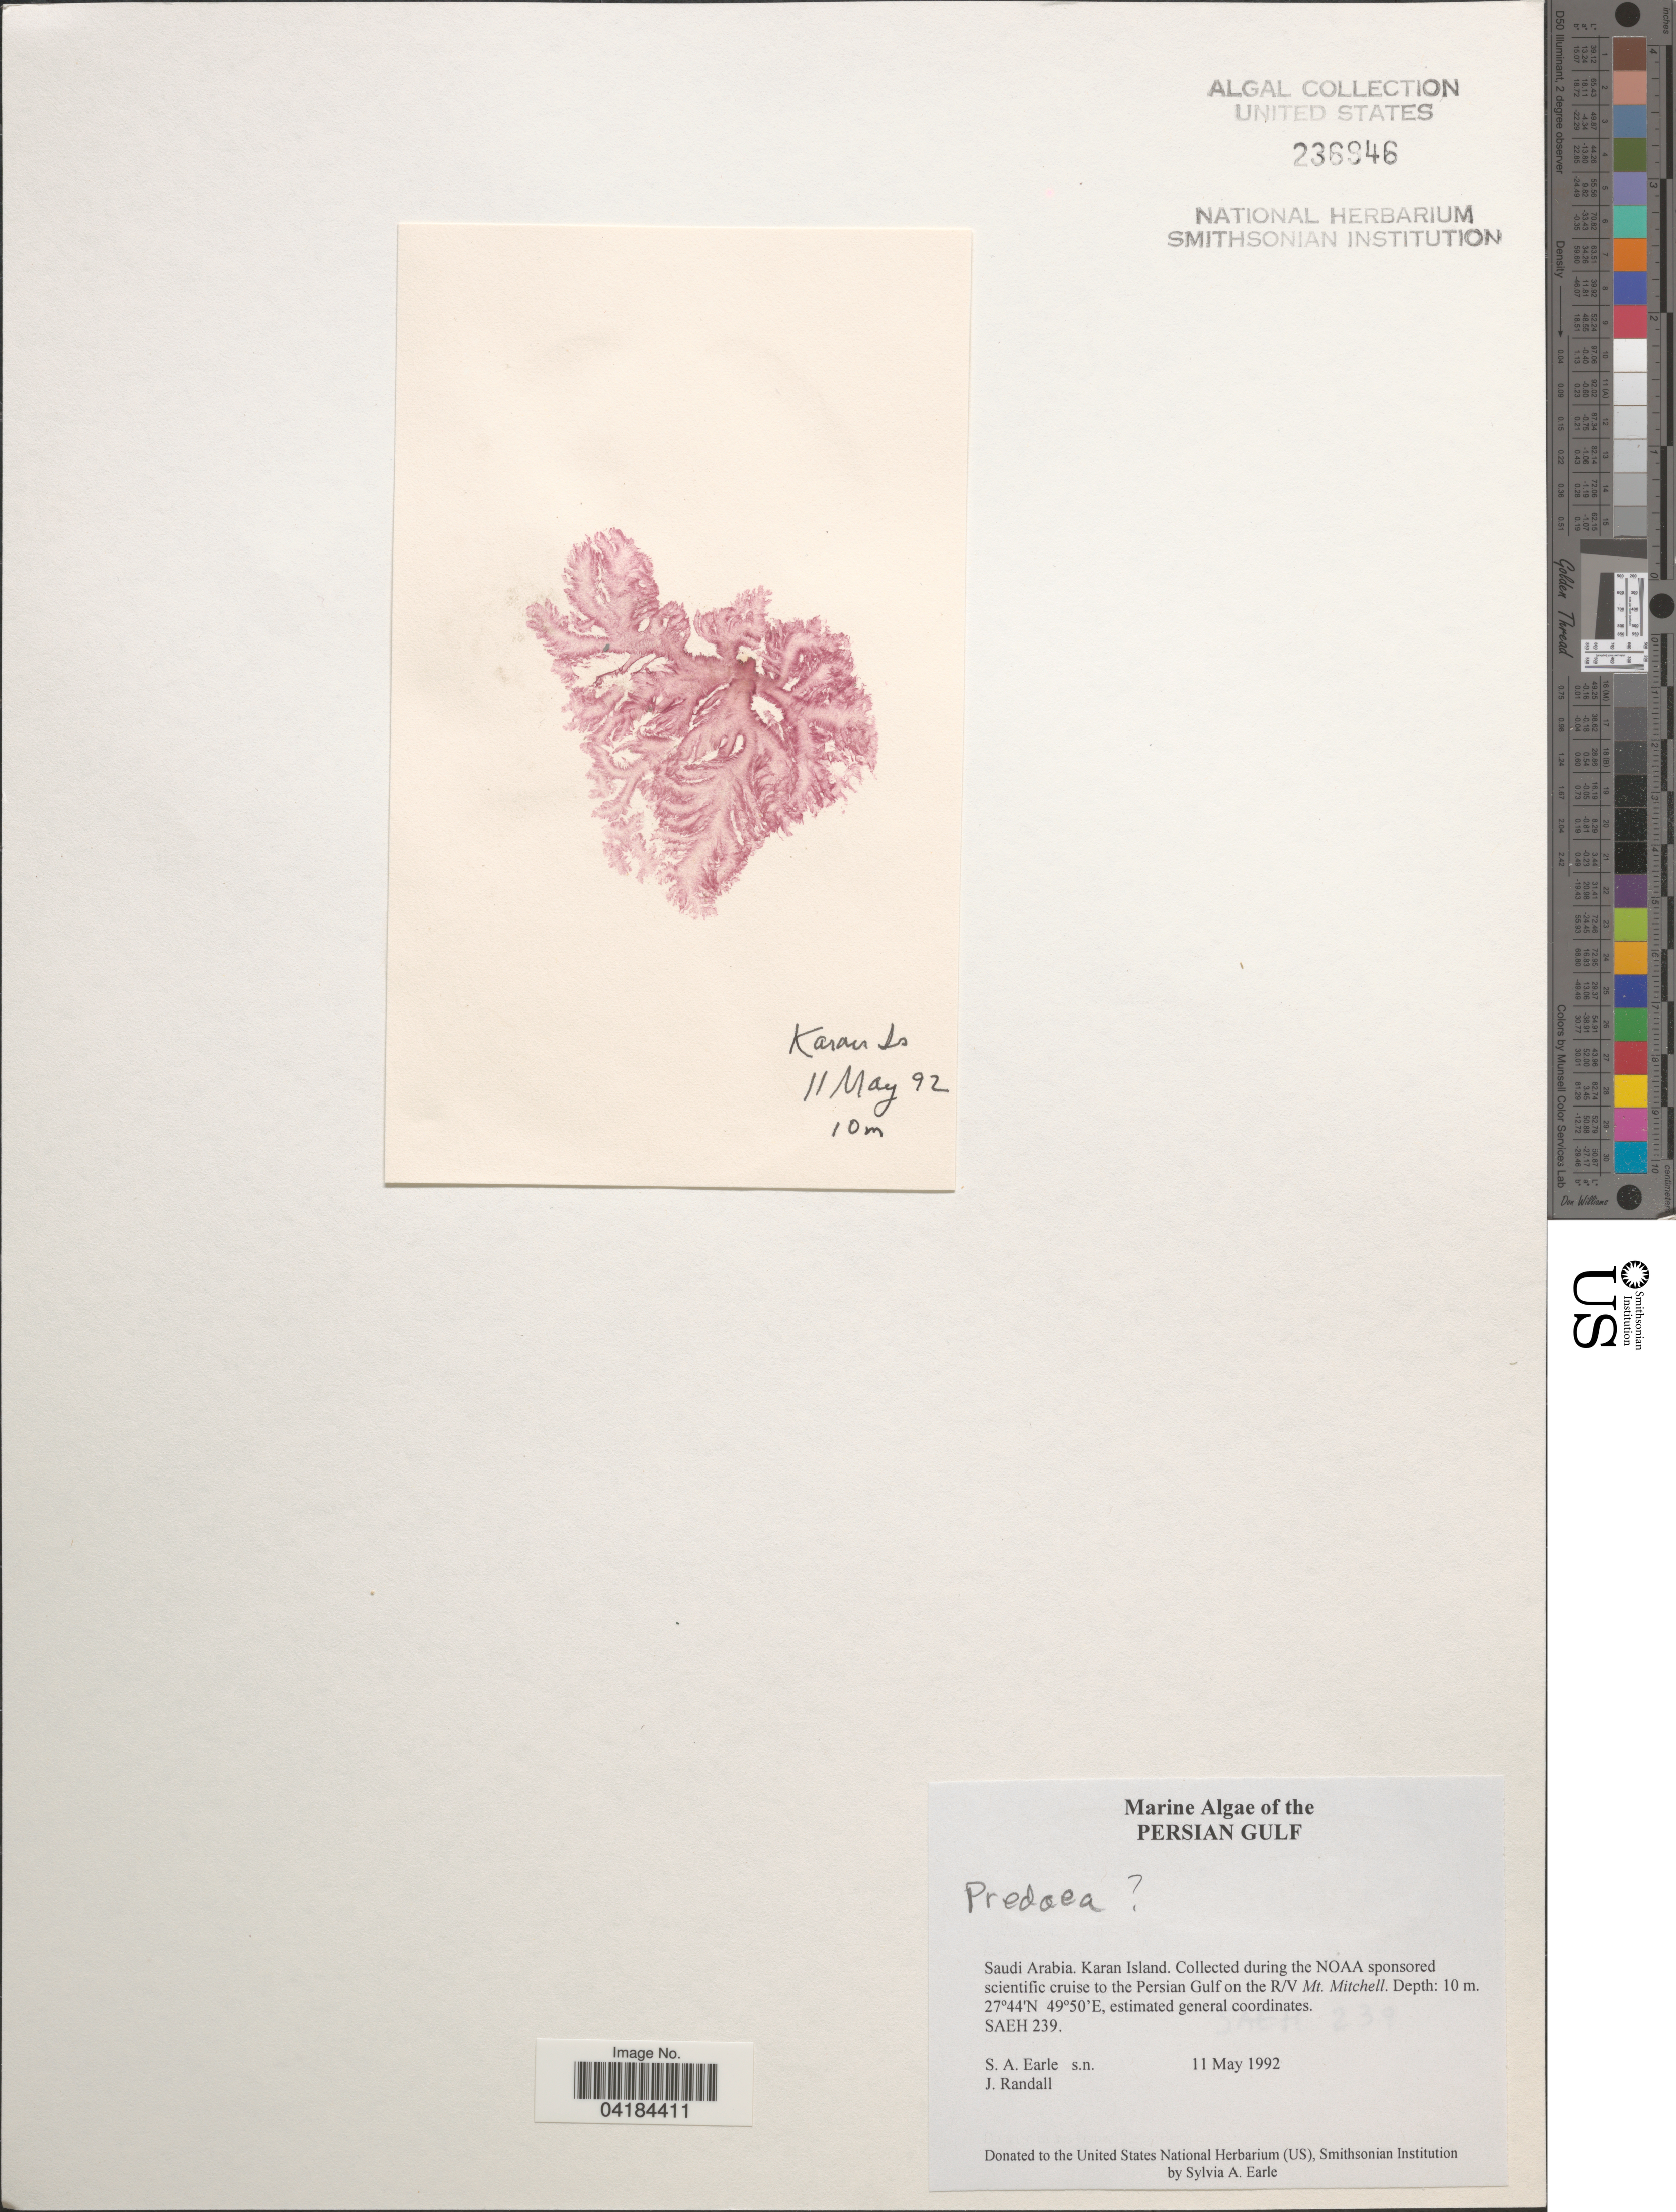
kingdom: Plantae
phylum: Rhodophyta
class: Florideophyceae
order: Nemastomatales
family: Nemastomataceae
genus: Predaea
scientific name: Predaea sp.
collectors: S. A. Earle & J. Randall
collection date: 1992-05-11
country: Saudi Arabia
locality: Persian Gulf. Karan Island. Collected during the NOAA sponsored scientific cruise to the Persian Gulf on the R/V Mt. Mitchell. SAEH 239.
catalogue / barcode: US 236946